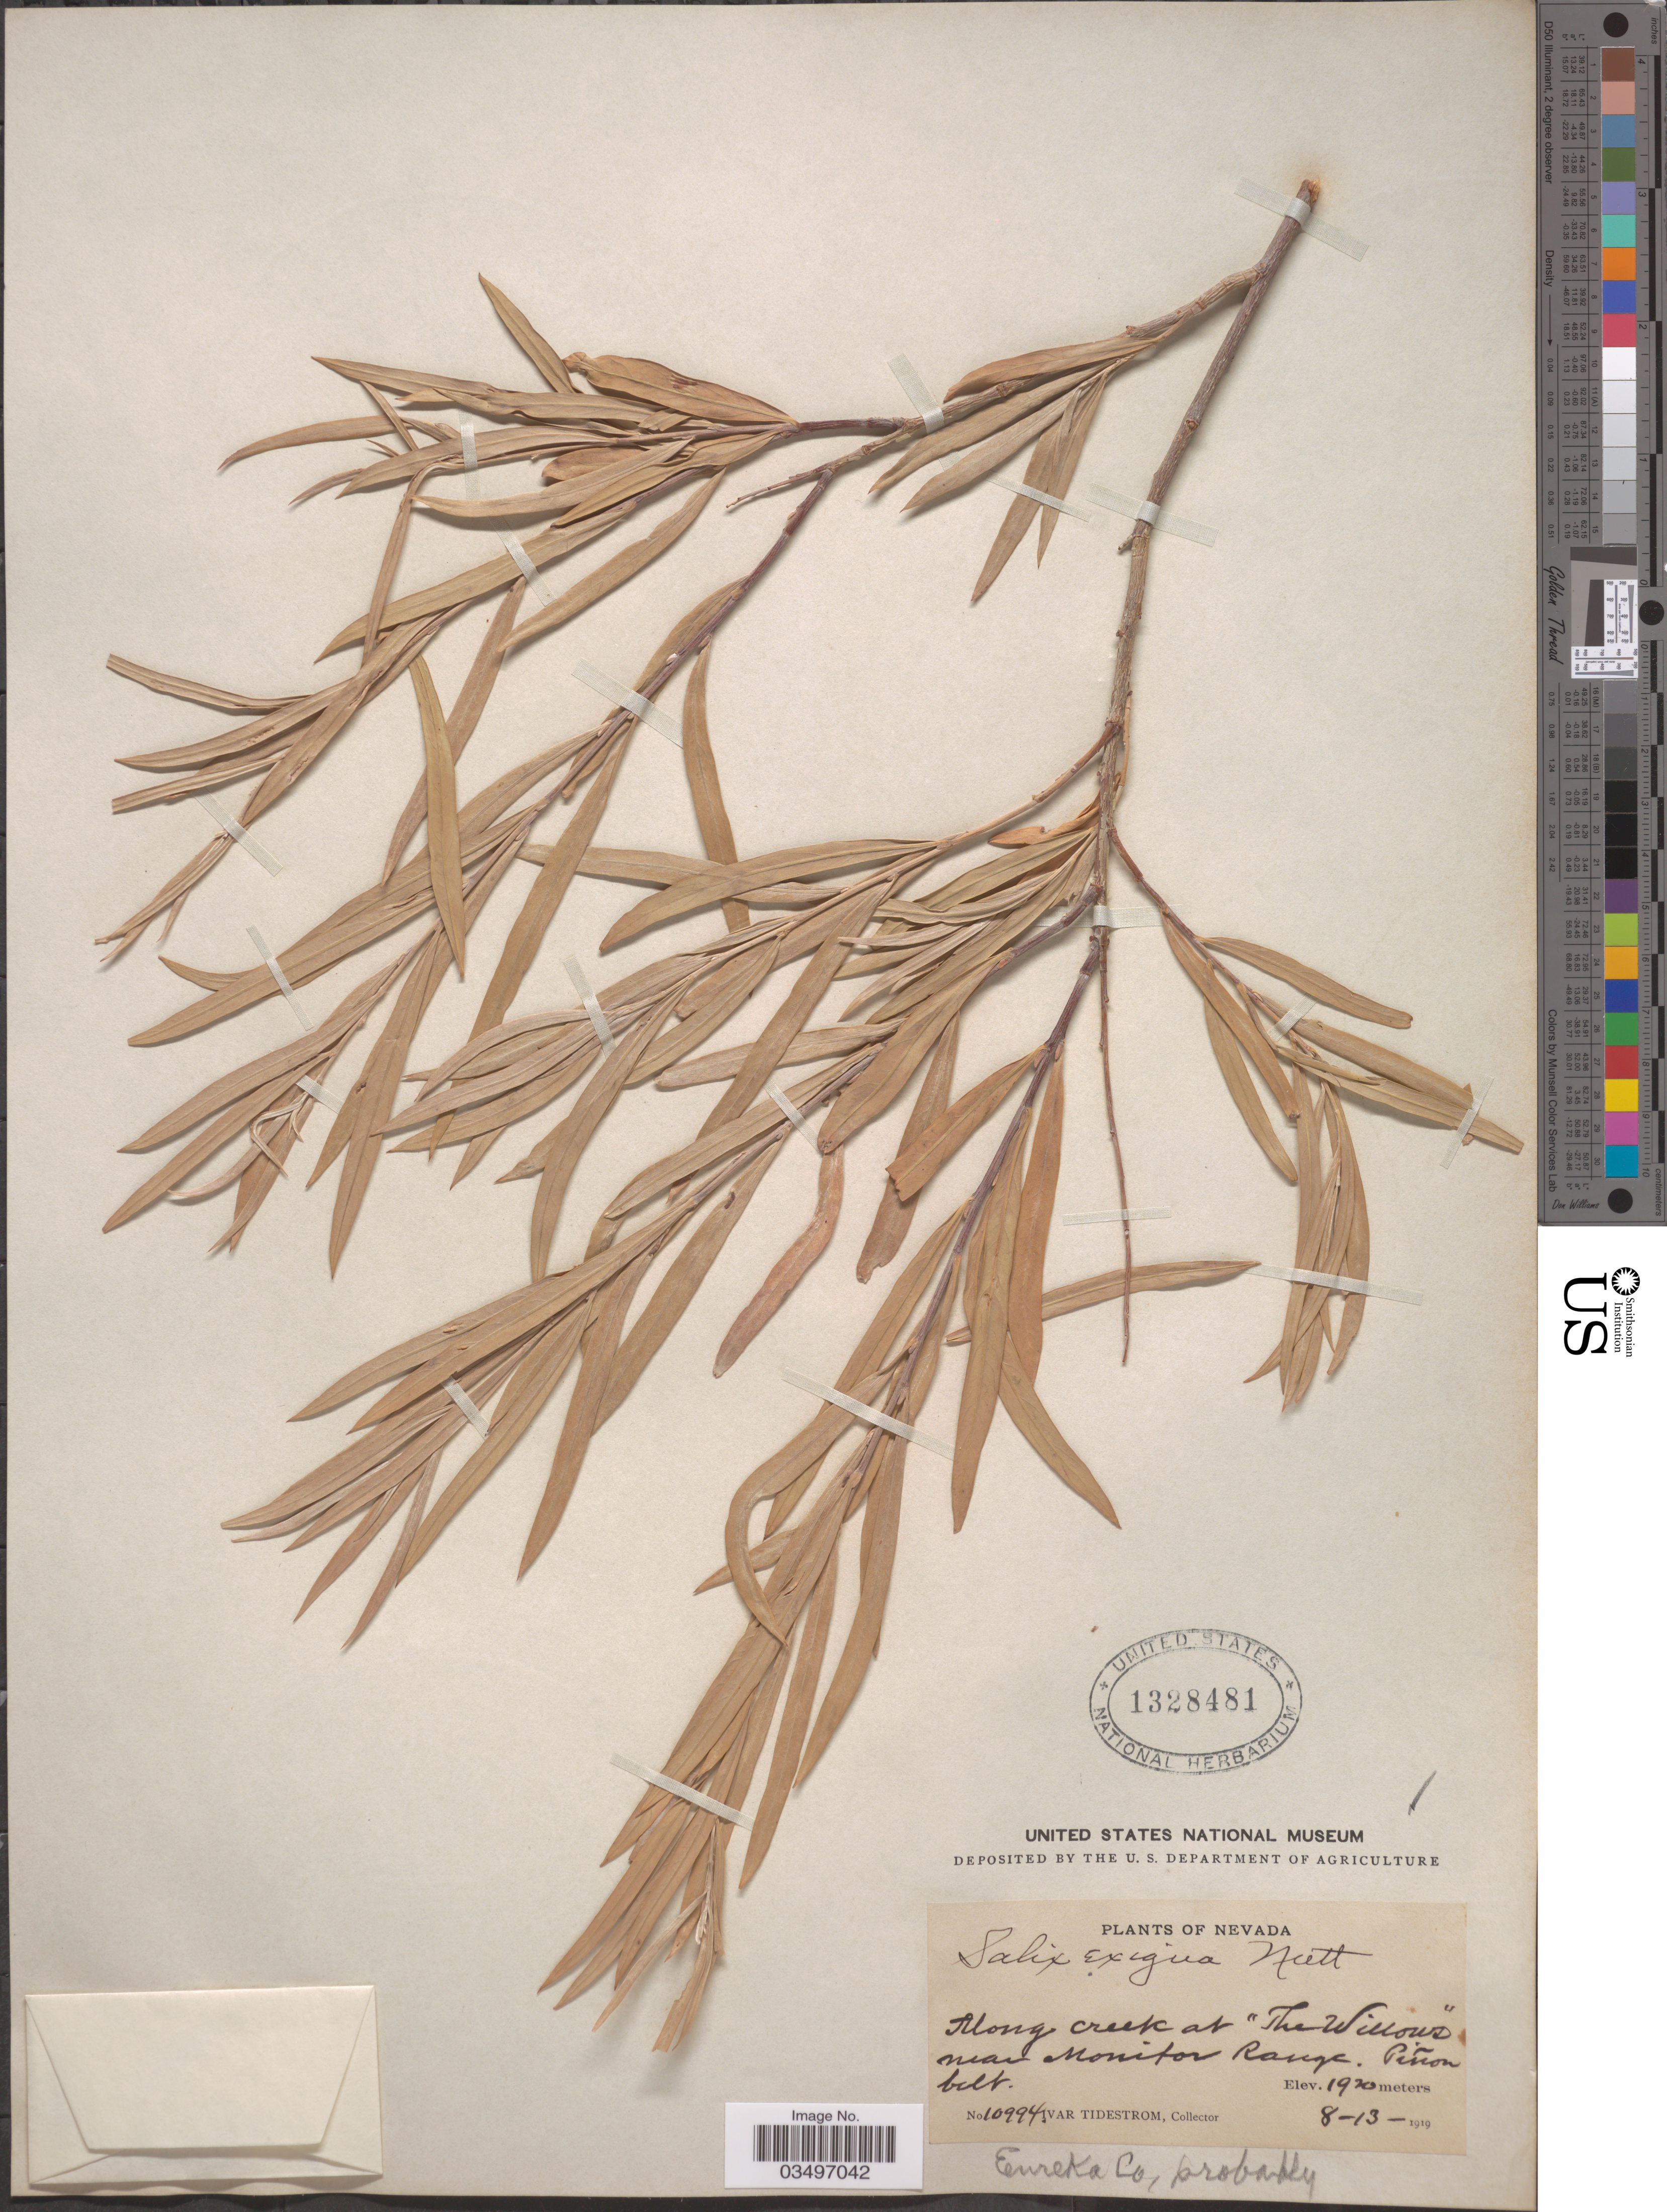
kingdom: Plantae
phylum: Tracheophyta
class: Magnoliopsida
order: Malpighiales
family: Salicaceae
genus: Salix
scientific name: Salix exigua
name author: Nutt.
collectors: I. F. Tidestrom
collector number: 10994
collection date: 1919-08-13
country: United States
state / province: Nevada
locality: Along creek at "The Willows" near Monitor range. Piñon belt.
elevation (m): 1920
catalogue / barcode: US 1328481